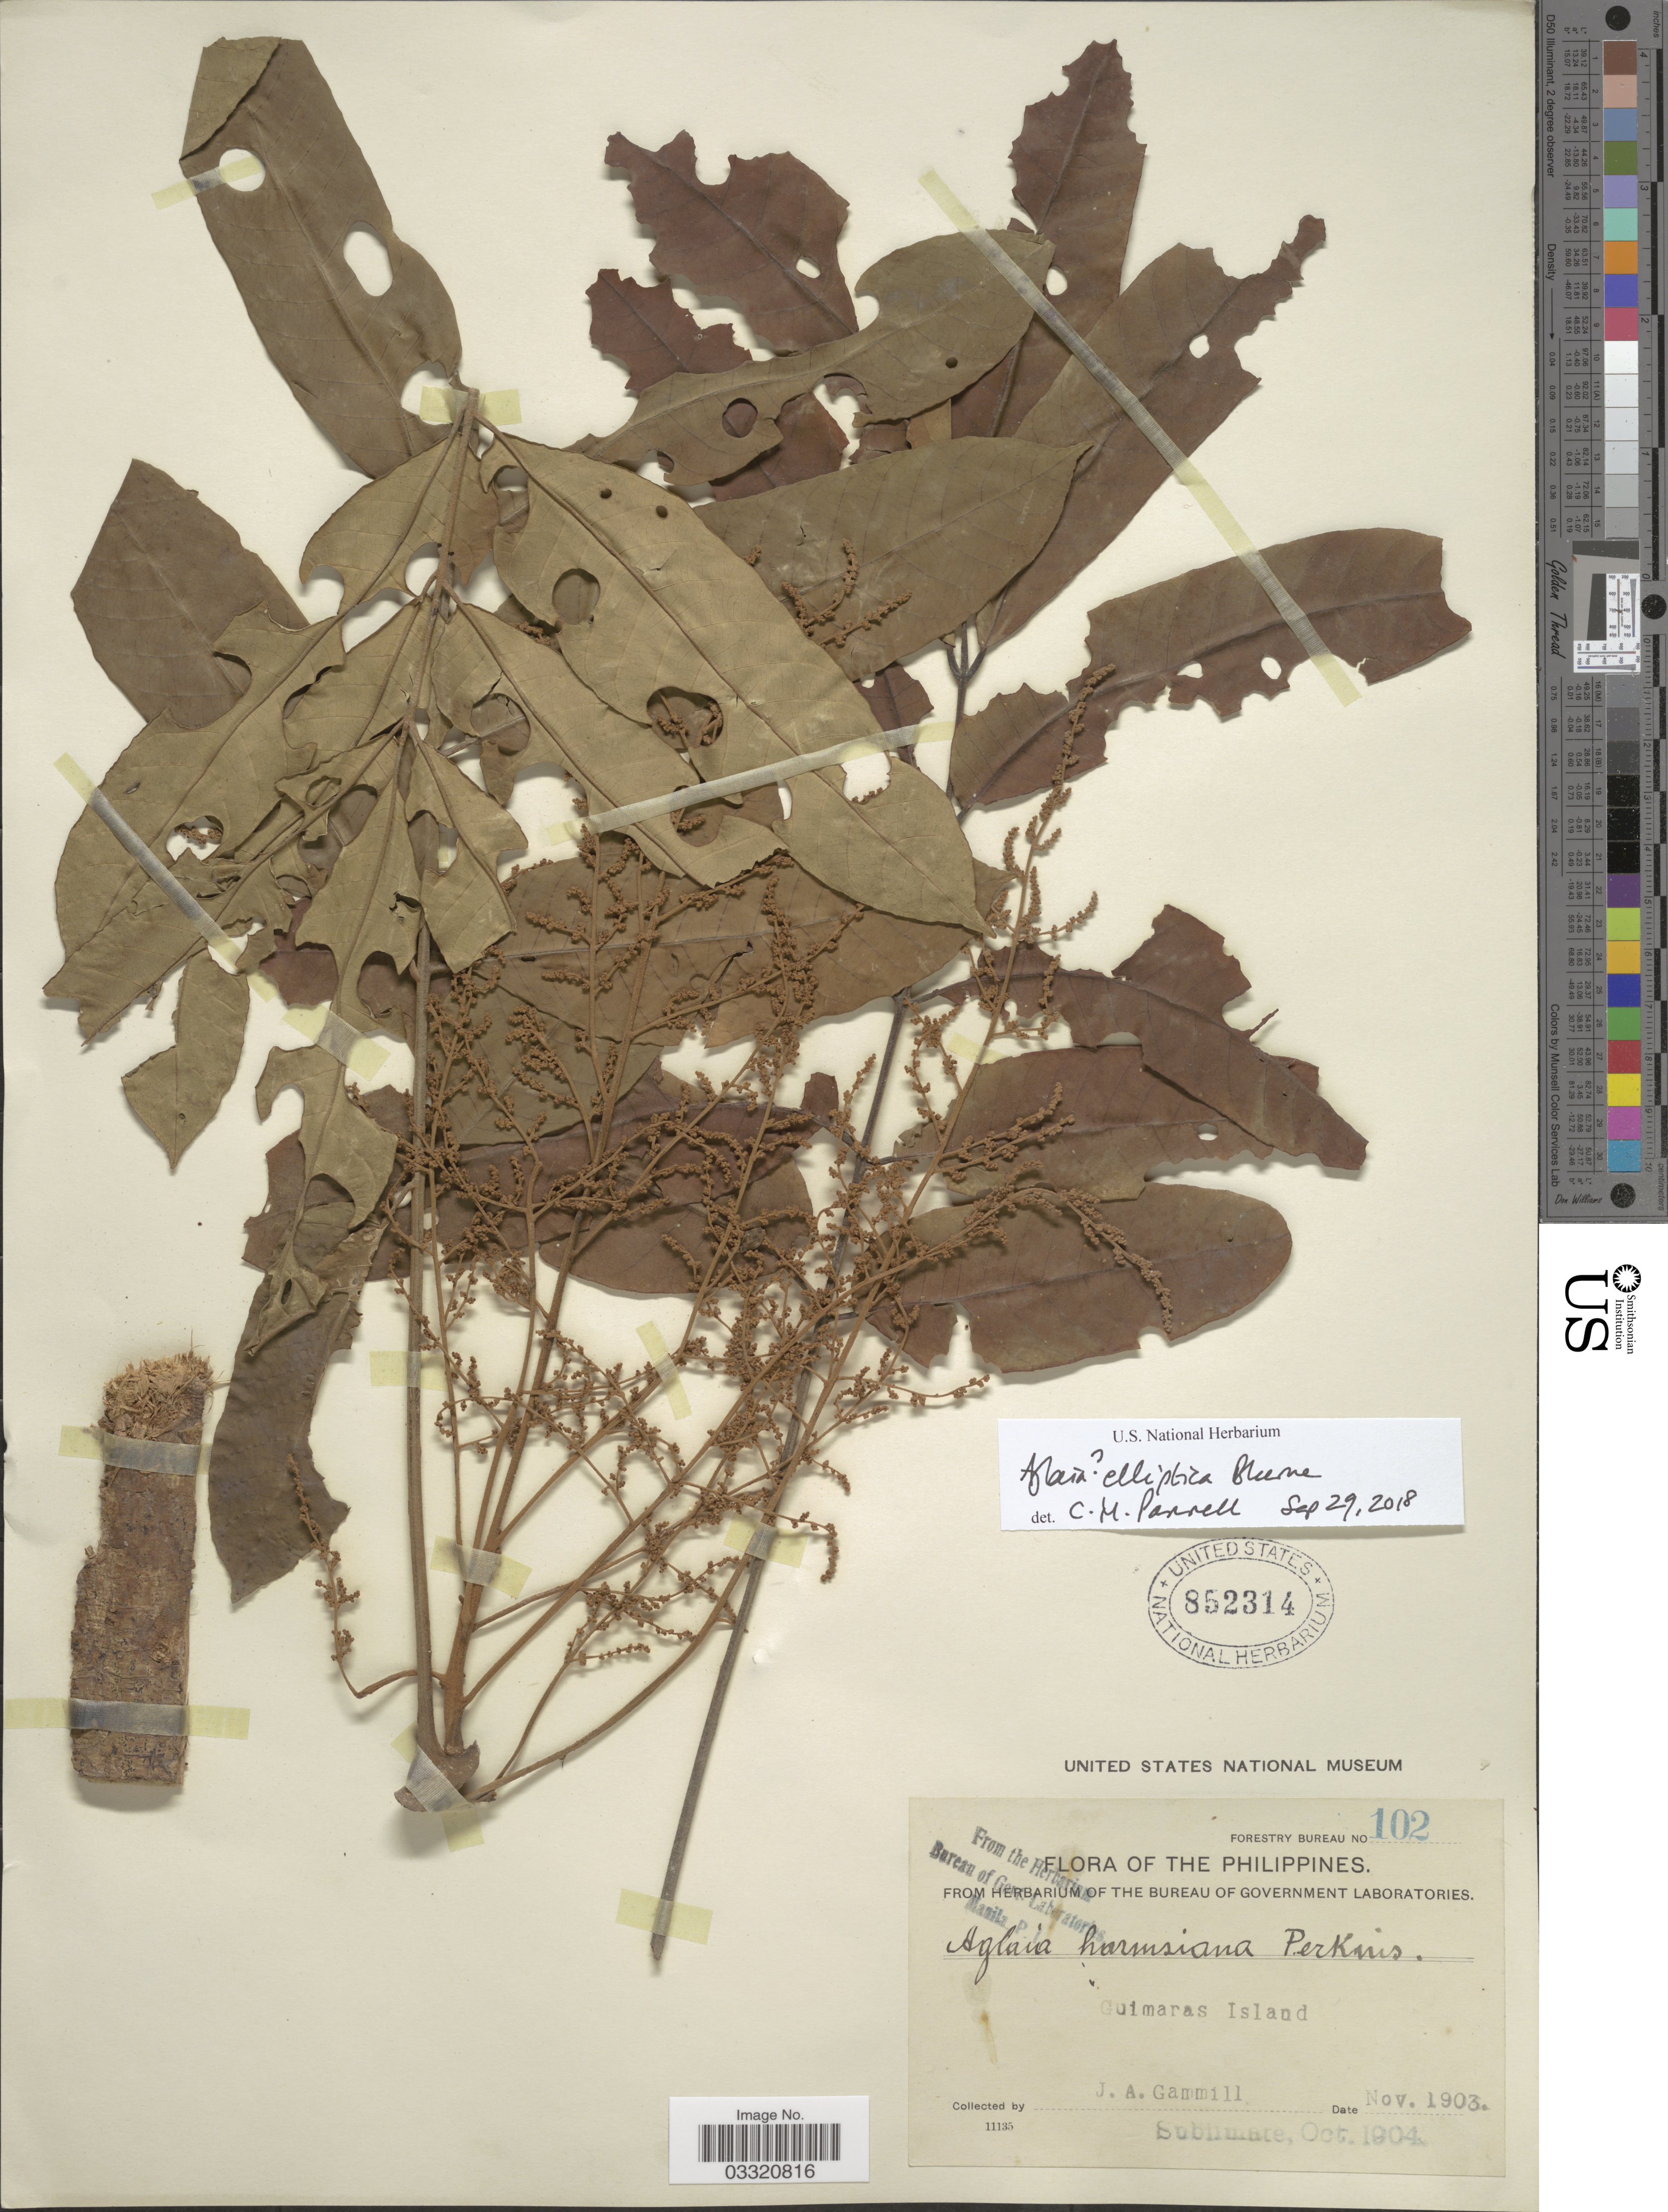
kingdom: Plantae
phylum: Tracheophyta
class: Magnoliopsida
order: Sapindales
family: Meliaceae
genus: Aglaia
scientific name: Aglaia elliptica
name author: Blume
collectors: J. Gammill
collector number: Forestry Bureau 102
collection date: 1903-11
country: Philippines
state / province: Western Visayas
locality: Guimaras Island.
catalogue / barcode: US 852314